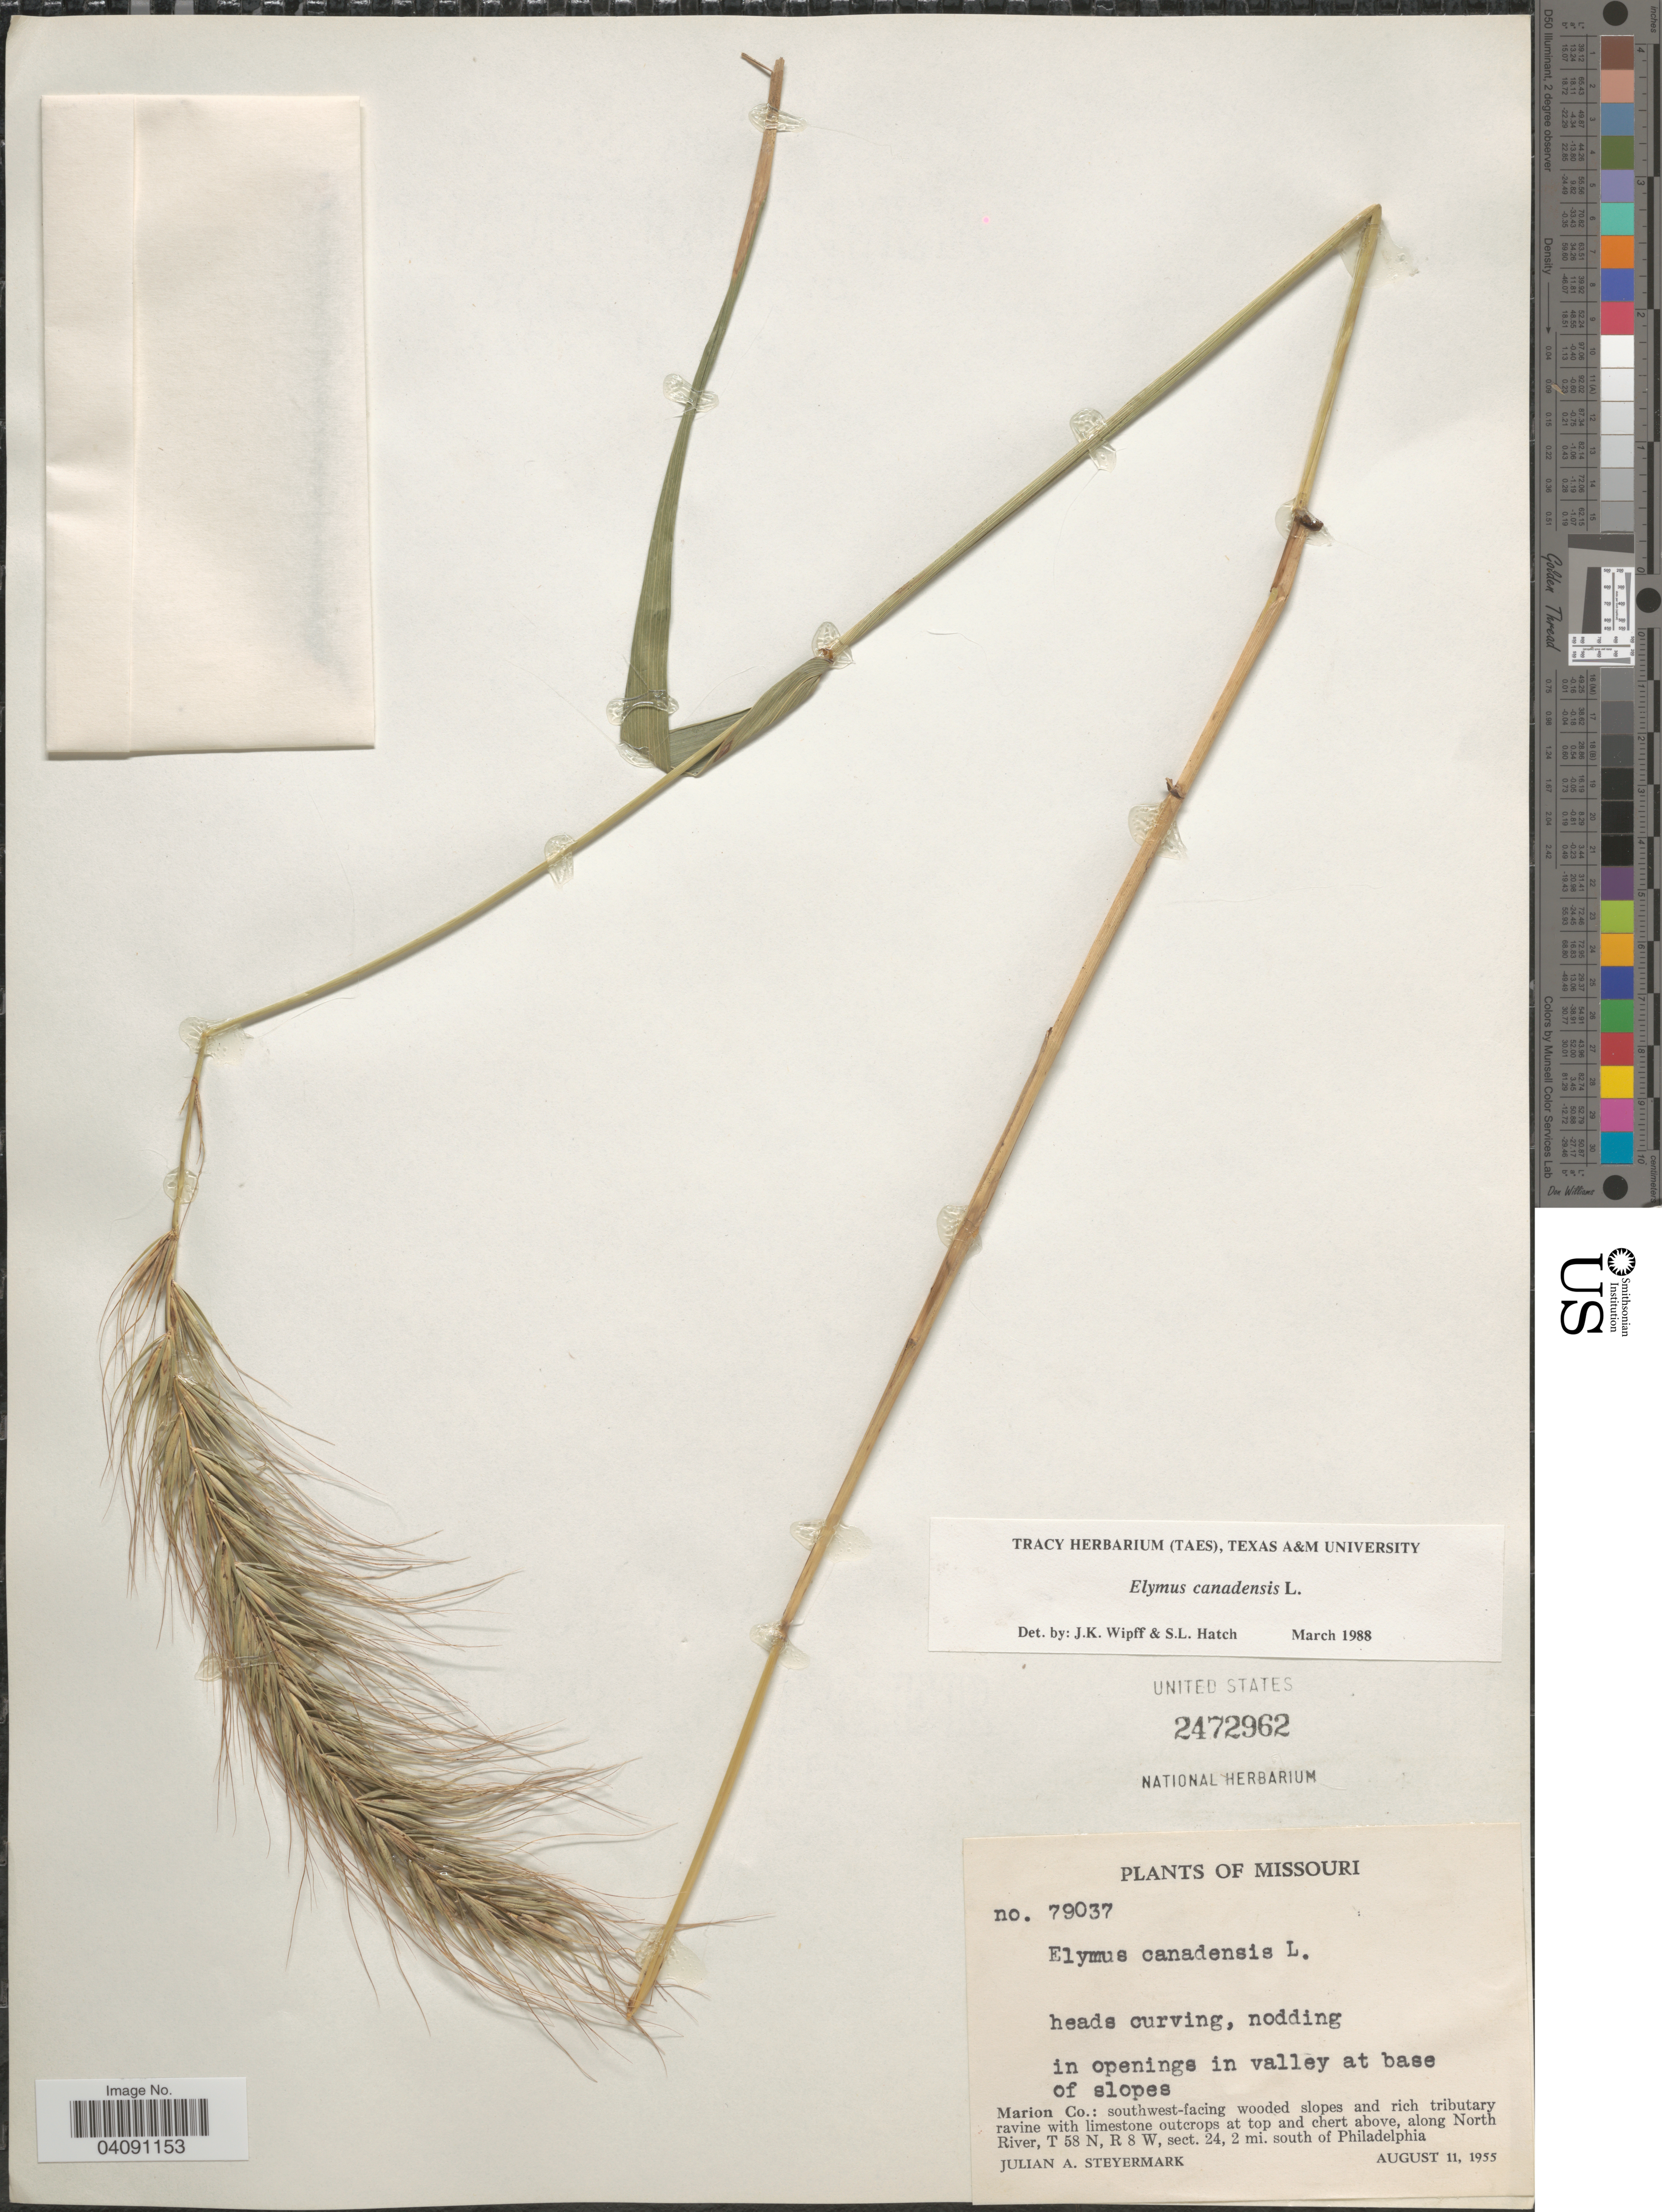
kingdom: Plantae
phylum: Tracheophyta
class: Liliopsida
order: Poales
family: Poaceae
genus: Elymus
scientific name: Elymus canadensis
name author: L.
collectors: J. Steyermark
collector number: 79037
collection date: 1955-08-11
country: United States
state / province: Missouri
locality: In openings in valley at base of slopes. Marion Co.: southwest-facing wooded slopes and rich tributary ravine with limestone outcrops at top of chert above, along North River, T 58 N, R 8 W, sect. 24, 2 mi. south of Philadelphia.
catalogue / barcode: US 2472962